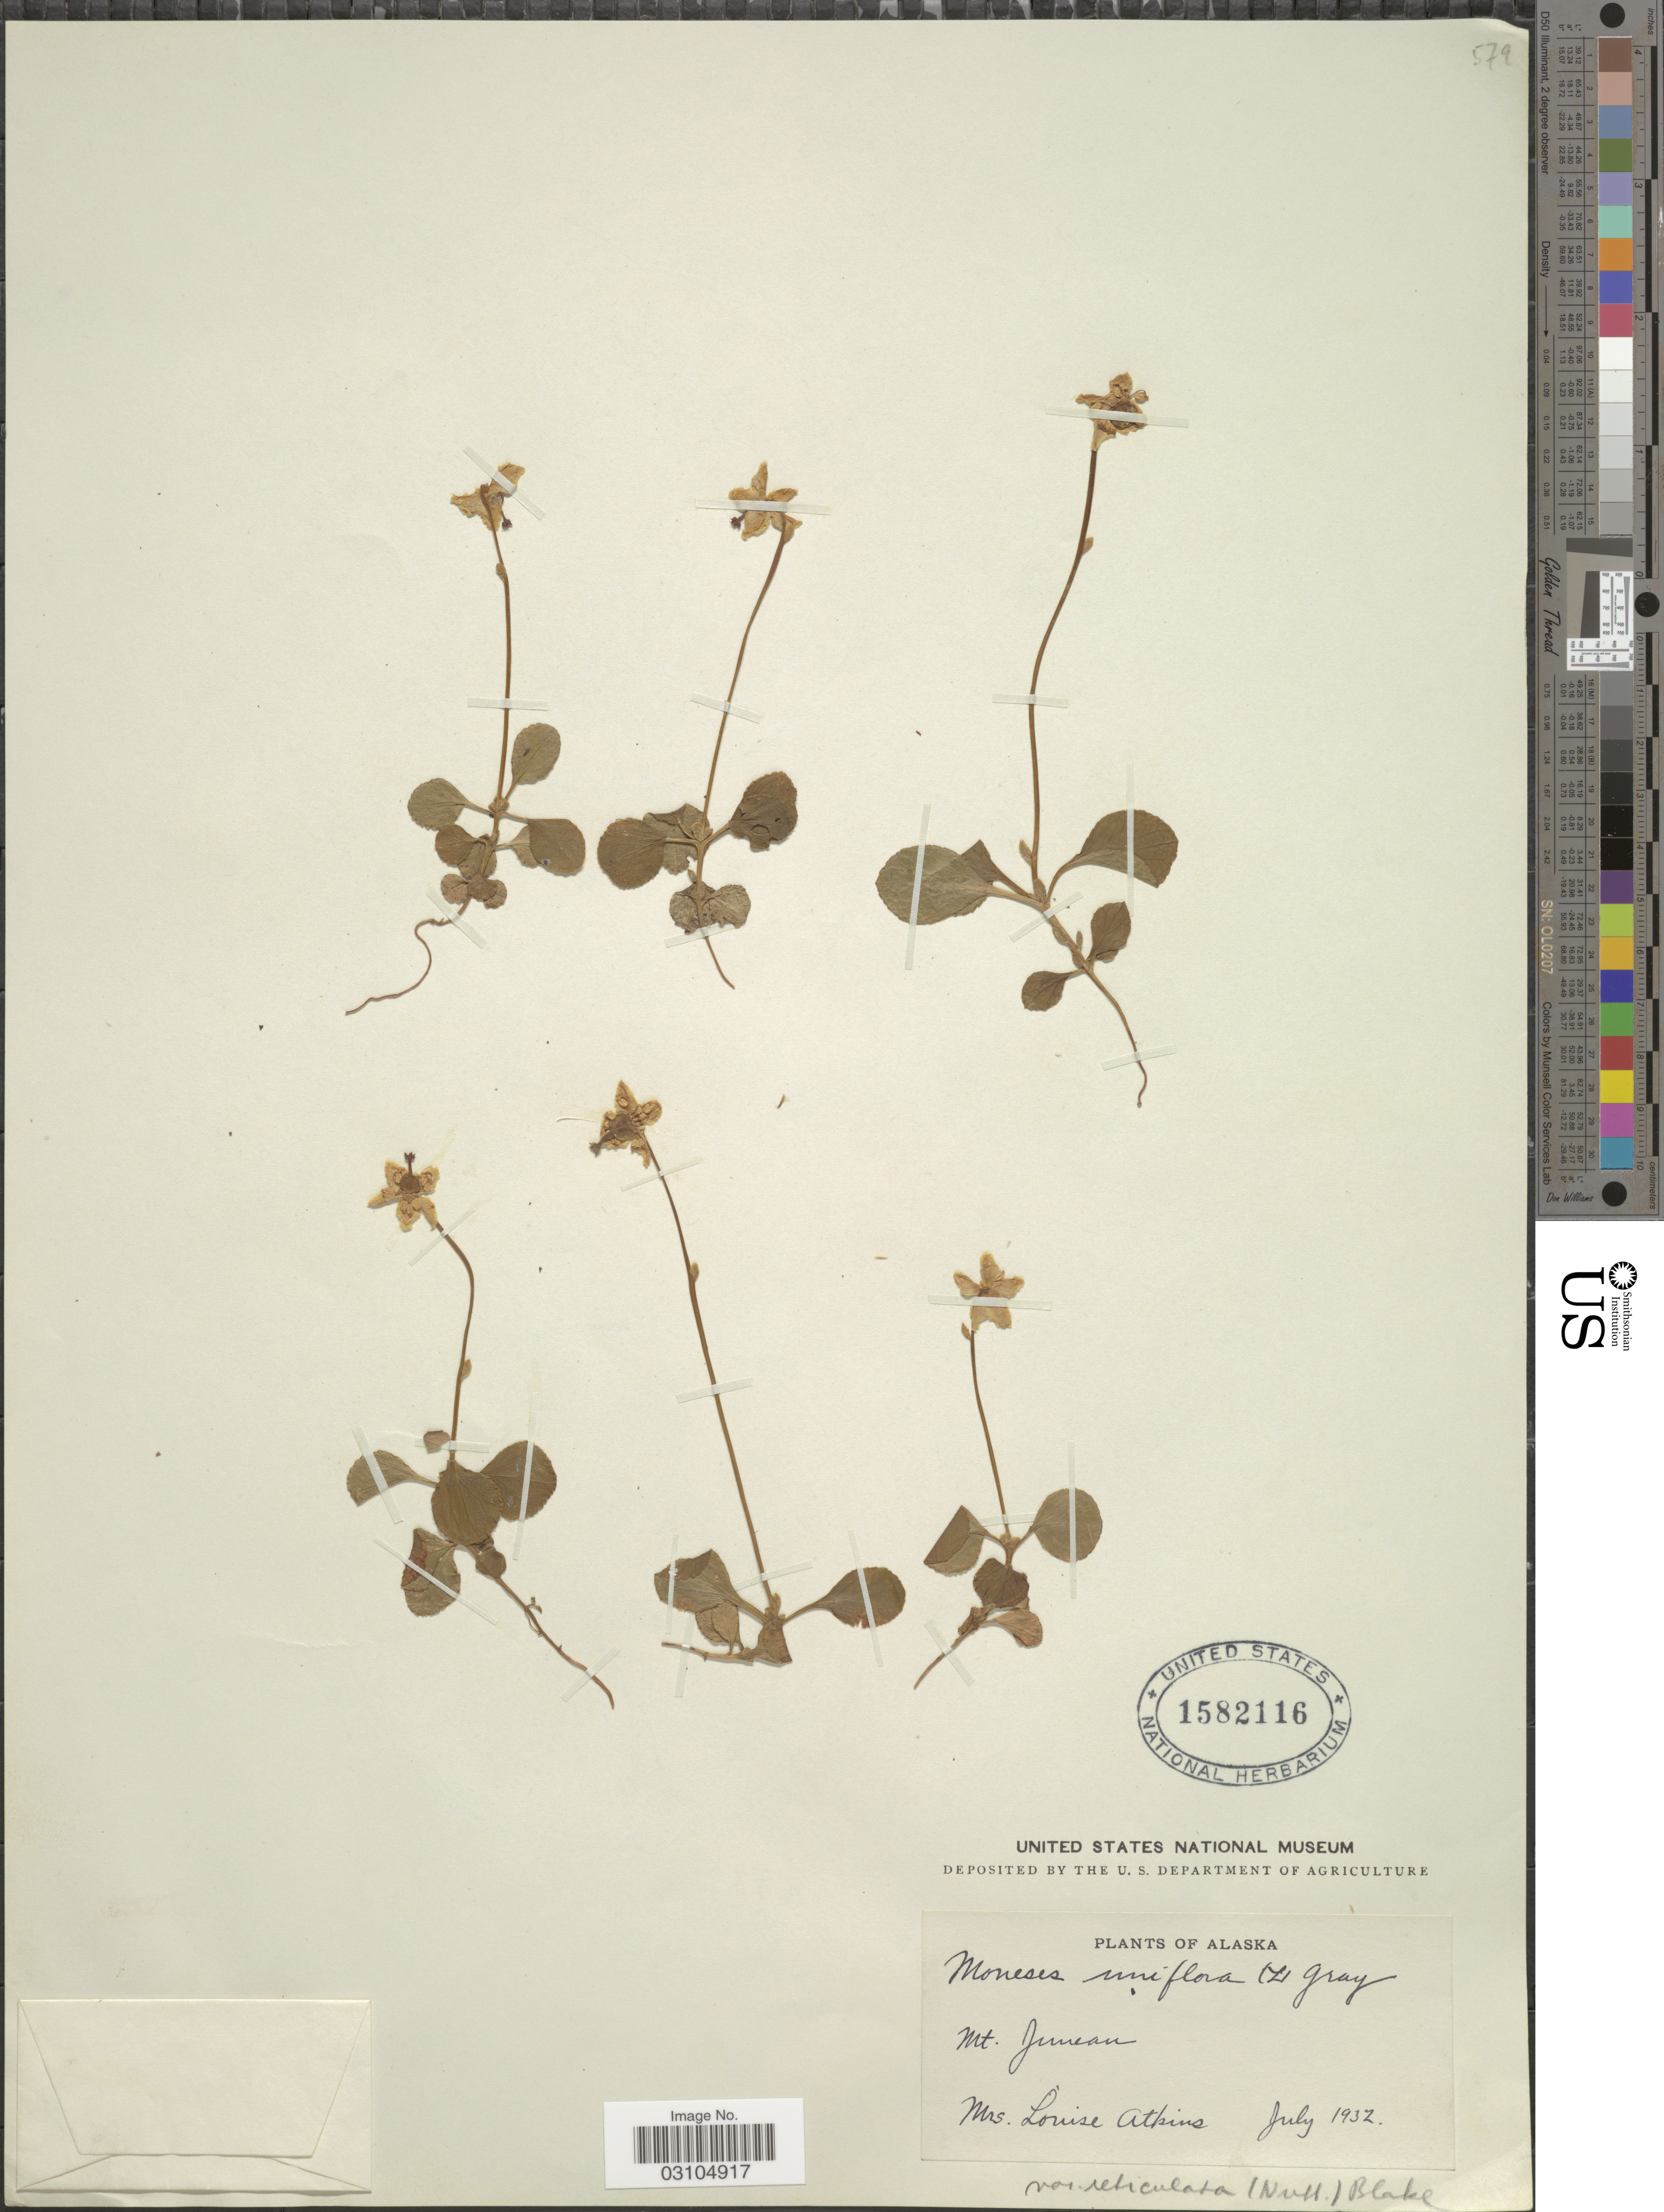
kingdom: Plantae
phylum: Tracheophyta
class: Magnoliopsida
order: Ericales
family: Ericaceae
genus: Moneses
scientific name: Moneses uniflora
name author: (L.) A. Gray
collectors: L. Atkins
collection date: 1932-07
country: United States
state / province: Alaska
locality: Mt. Junean.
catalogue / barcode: US 1582116